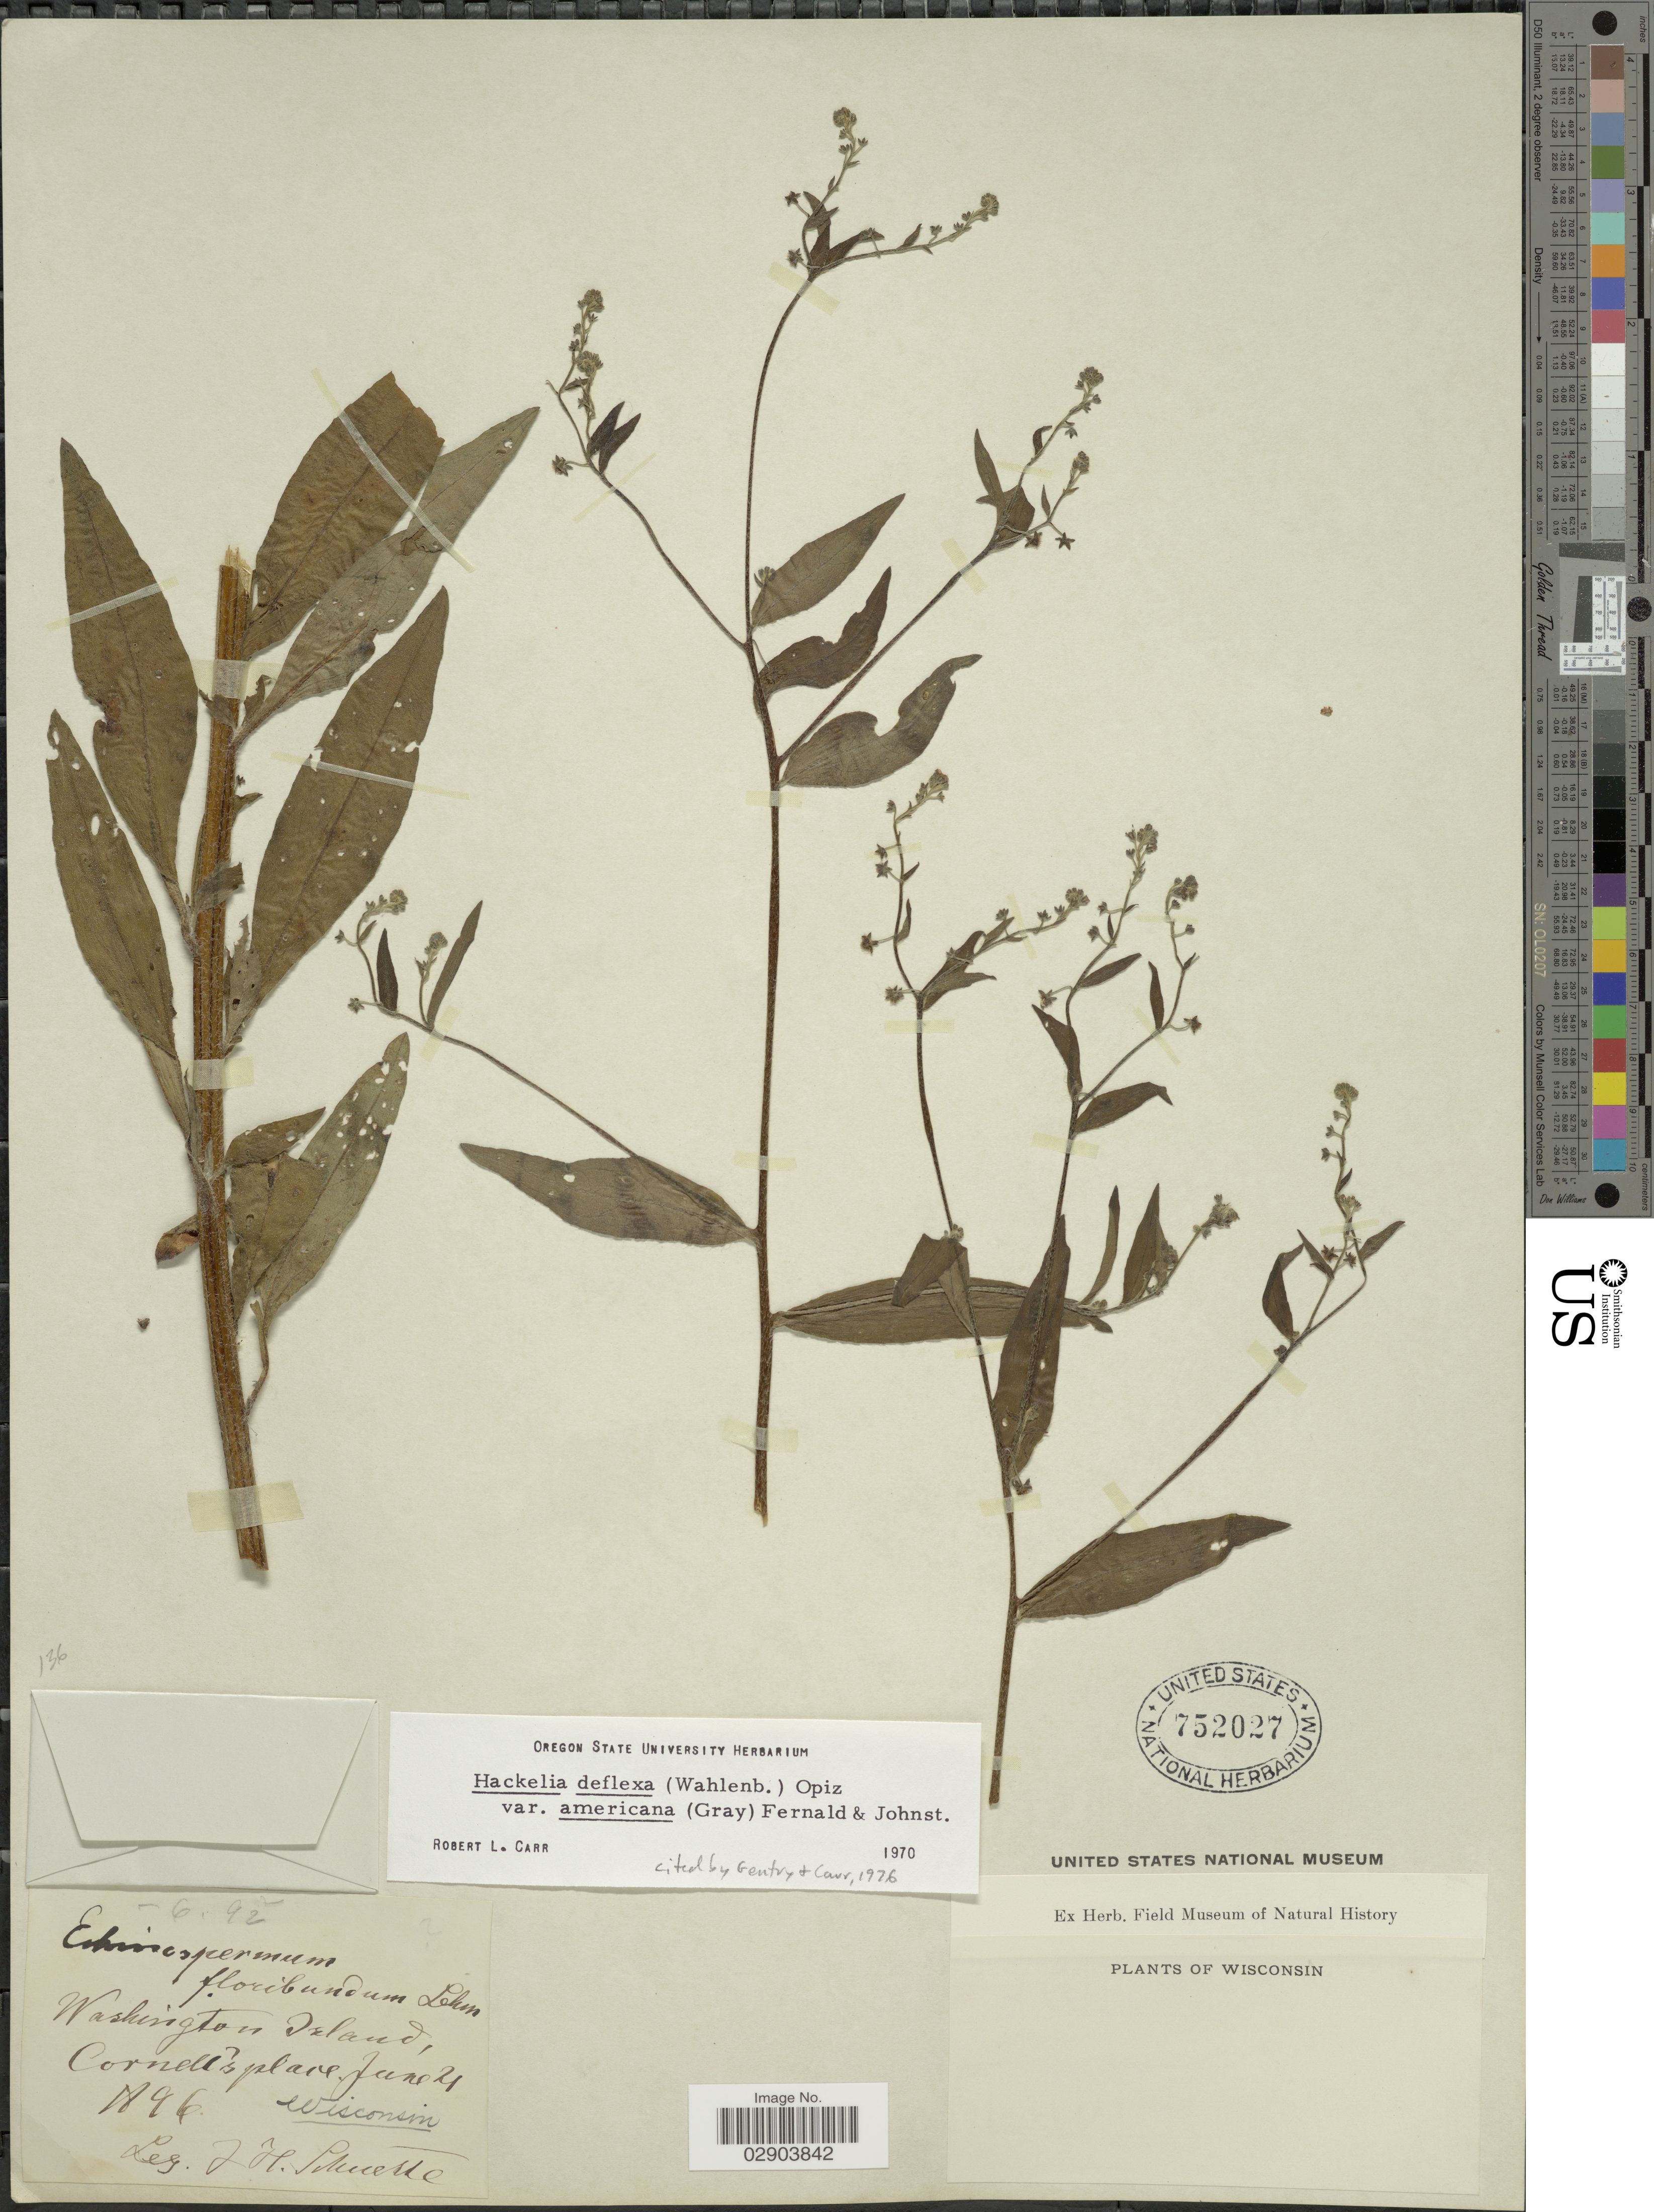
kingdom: Plantae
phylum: Tracheophyta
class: Magnoliopsida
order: Boraginales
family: Boraginaceae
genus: Hackelia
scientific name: Hackelia deflexa var. americana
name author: (A. Gray) Fernald & I.M. Johnst.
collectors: J. H. Schuette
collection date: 1896-06-21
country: United States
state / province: Wisconsin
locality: Washington Island, Cornell's place.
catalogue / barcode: US 752027